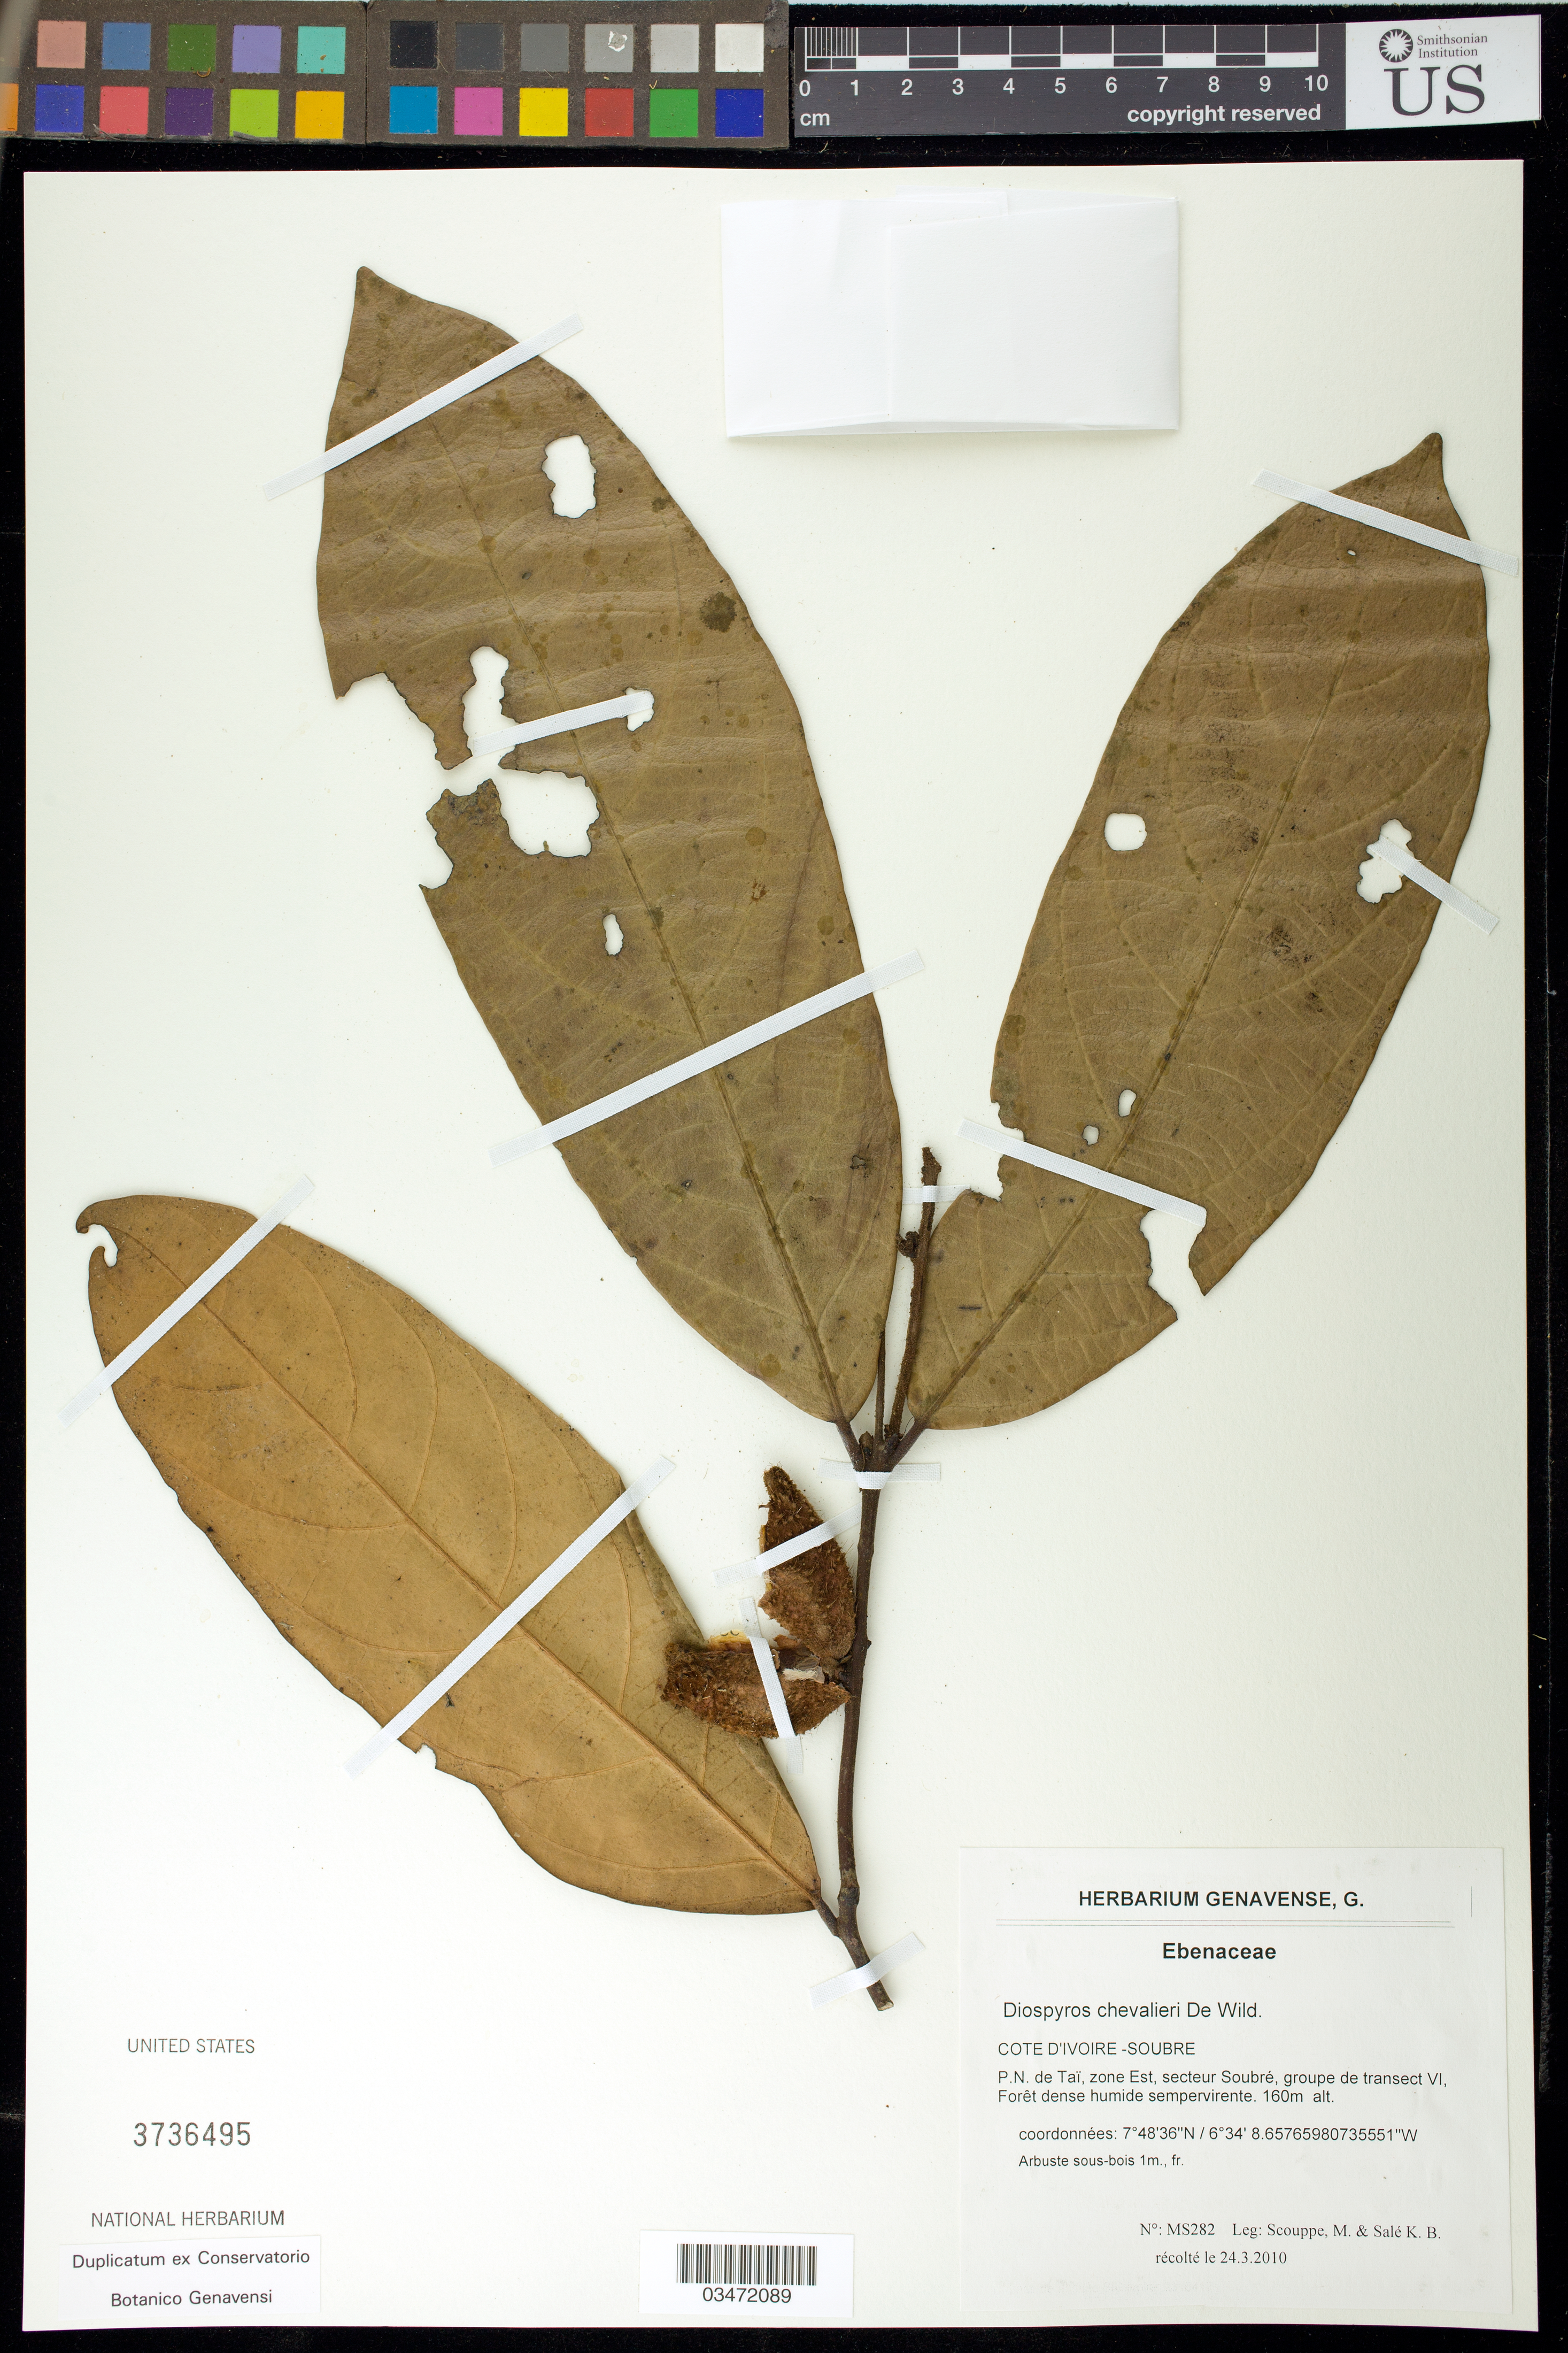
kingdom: Plantae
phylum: Tracheophyta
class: Magnoliopsida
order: Ericales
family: Ebenaceae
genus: Diospyros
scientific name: Diospyros chevalieri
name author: De Wild.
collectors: M. Scouppe & K. Sale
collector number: MS282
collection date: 2010-03-24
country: Ivory Coast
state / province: Bas-Sassandra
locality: Soubré. P.N. de Taï, zone Est, secteur Soubré, groupe de transect VI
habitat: Forêt dense humide sempervirente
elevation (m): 160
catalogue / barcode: US 3736495